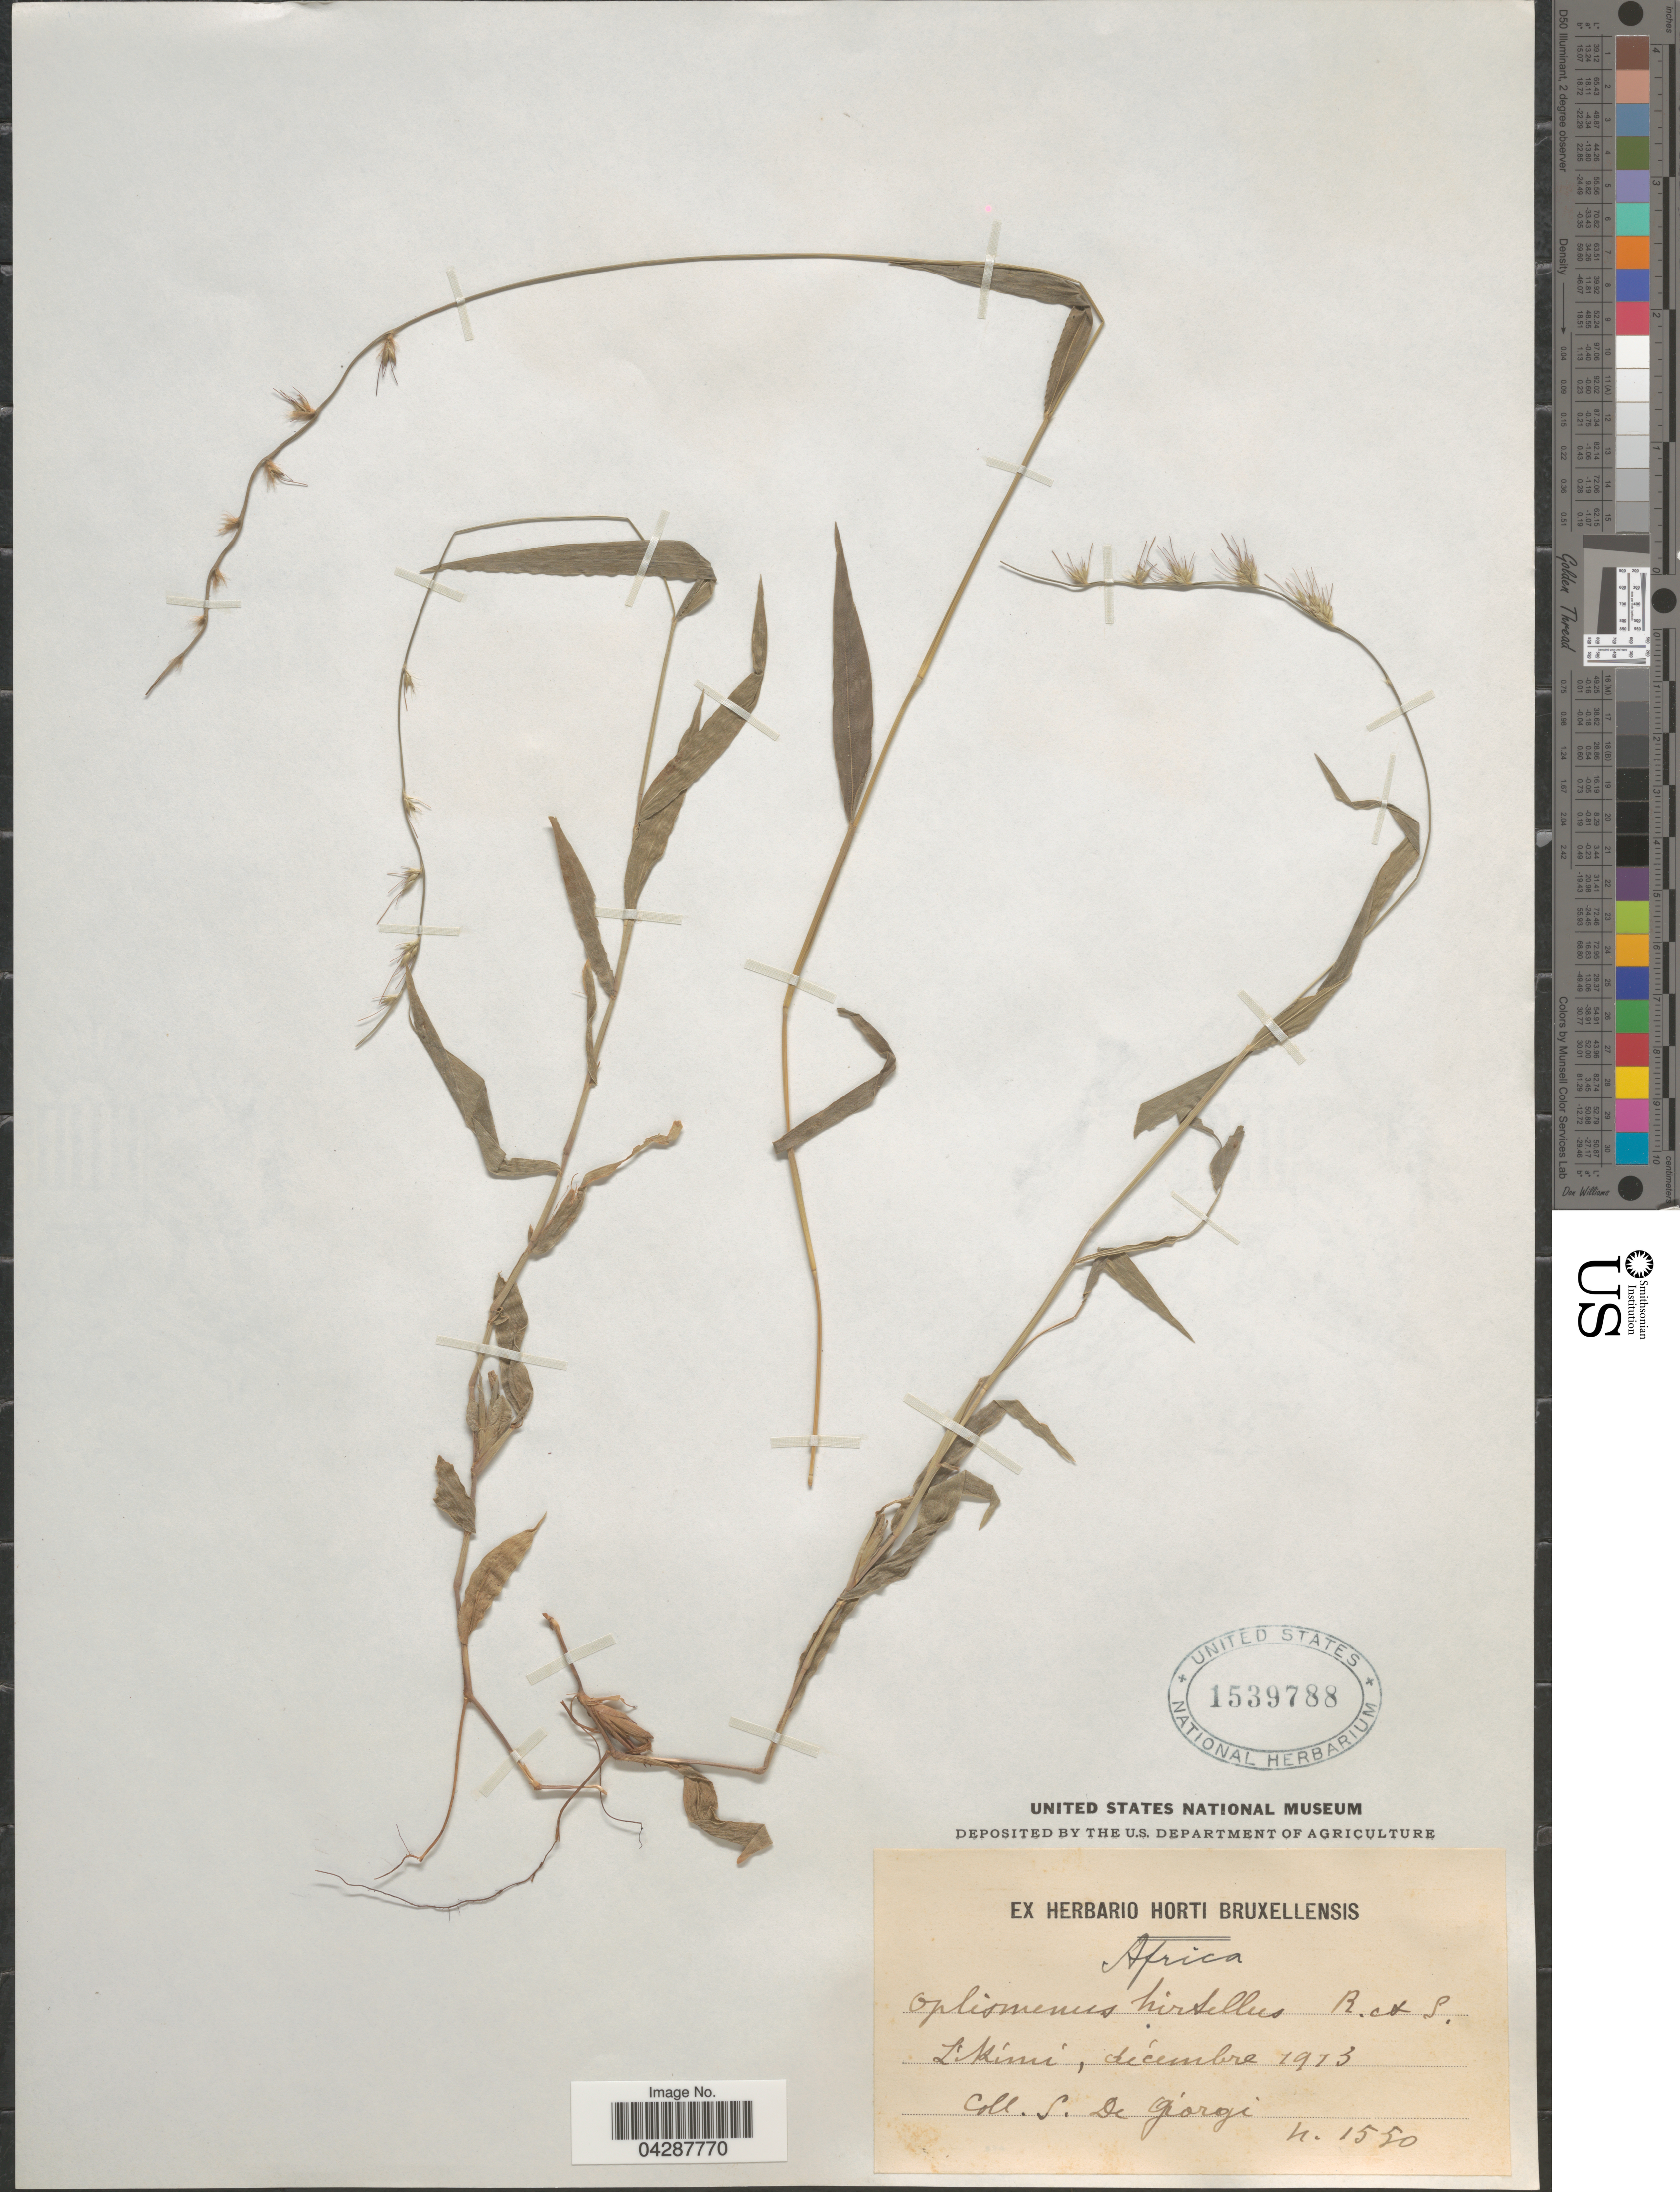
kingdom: Plantae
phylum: Tracheophyta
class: Liliopsida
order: Poales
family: Poaceae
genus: Oplismenus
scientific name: Oplismenus hirtellus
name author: (L.) P. Beauv.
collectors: S. de Giorgi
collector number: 1550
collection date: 1913-12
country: Congo, Democratic Republic of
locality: Africa. Likimi.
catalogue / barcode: US 1539788